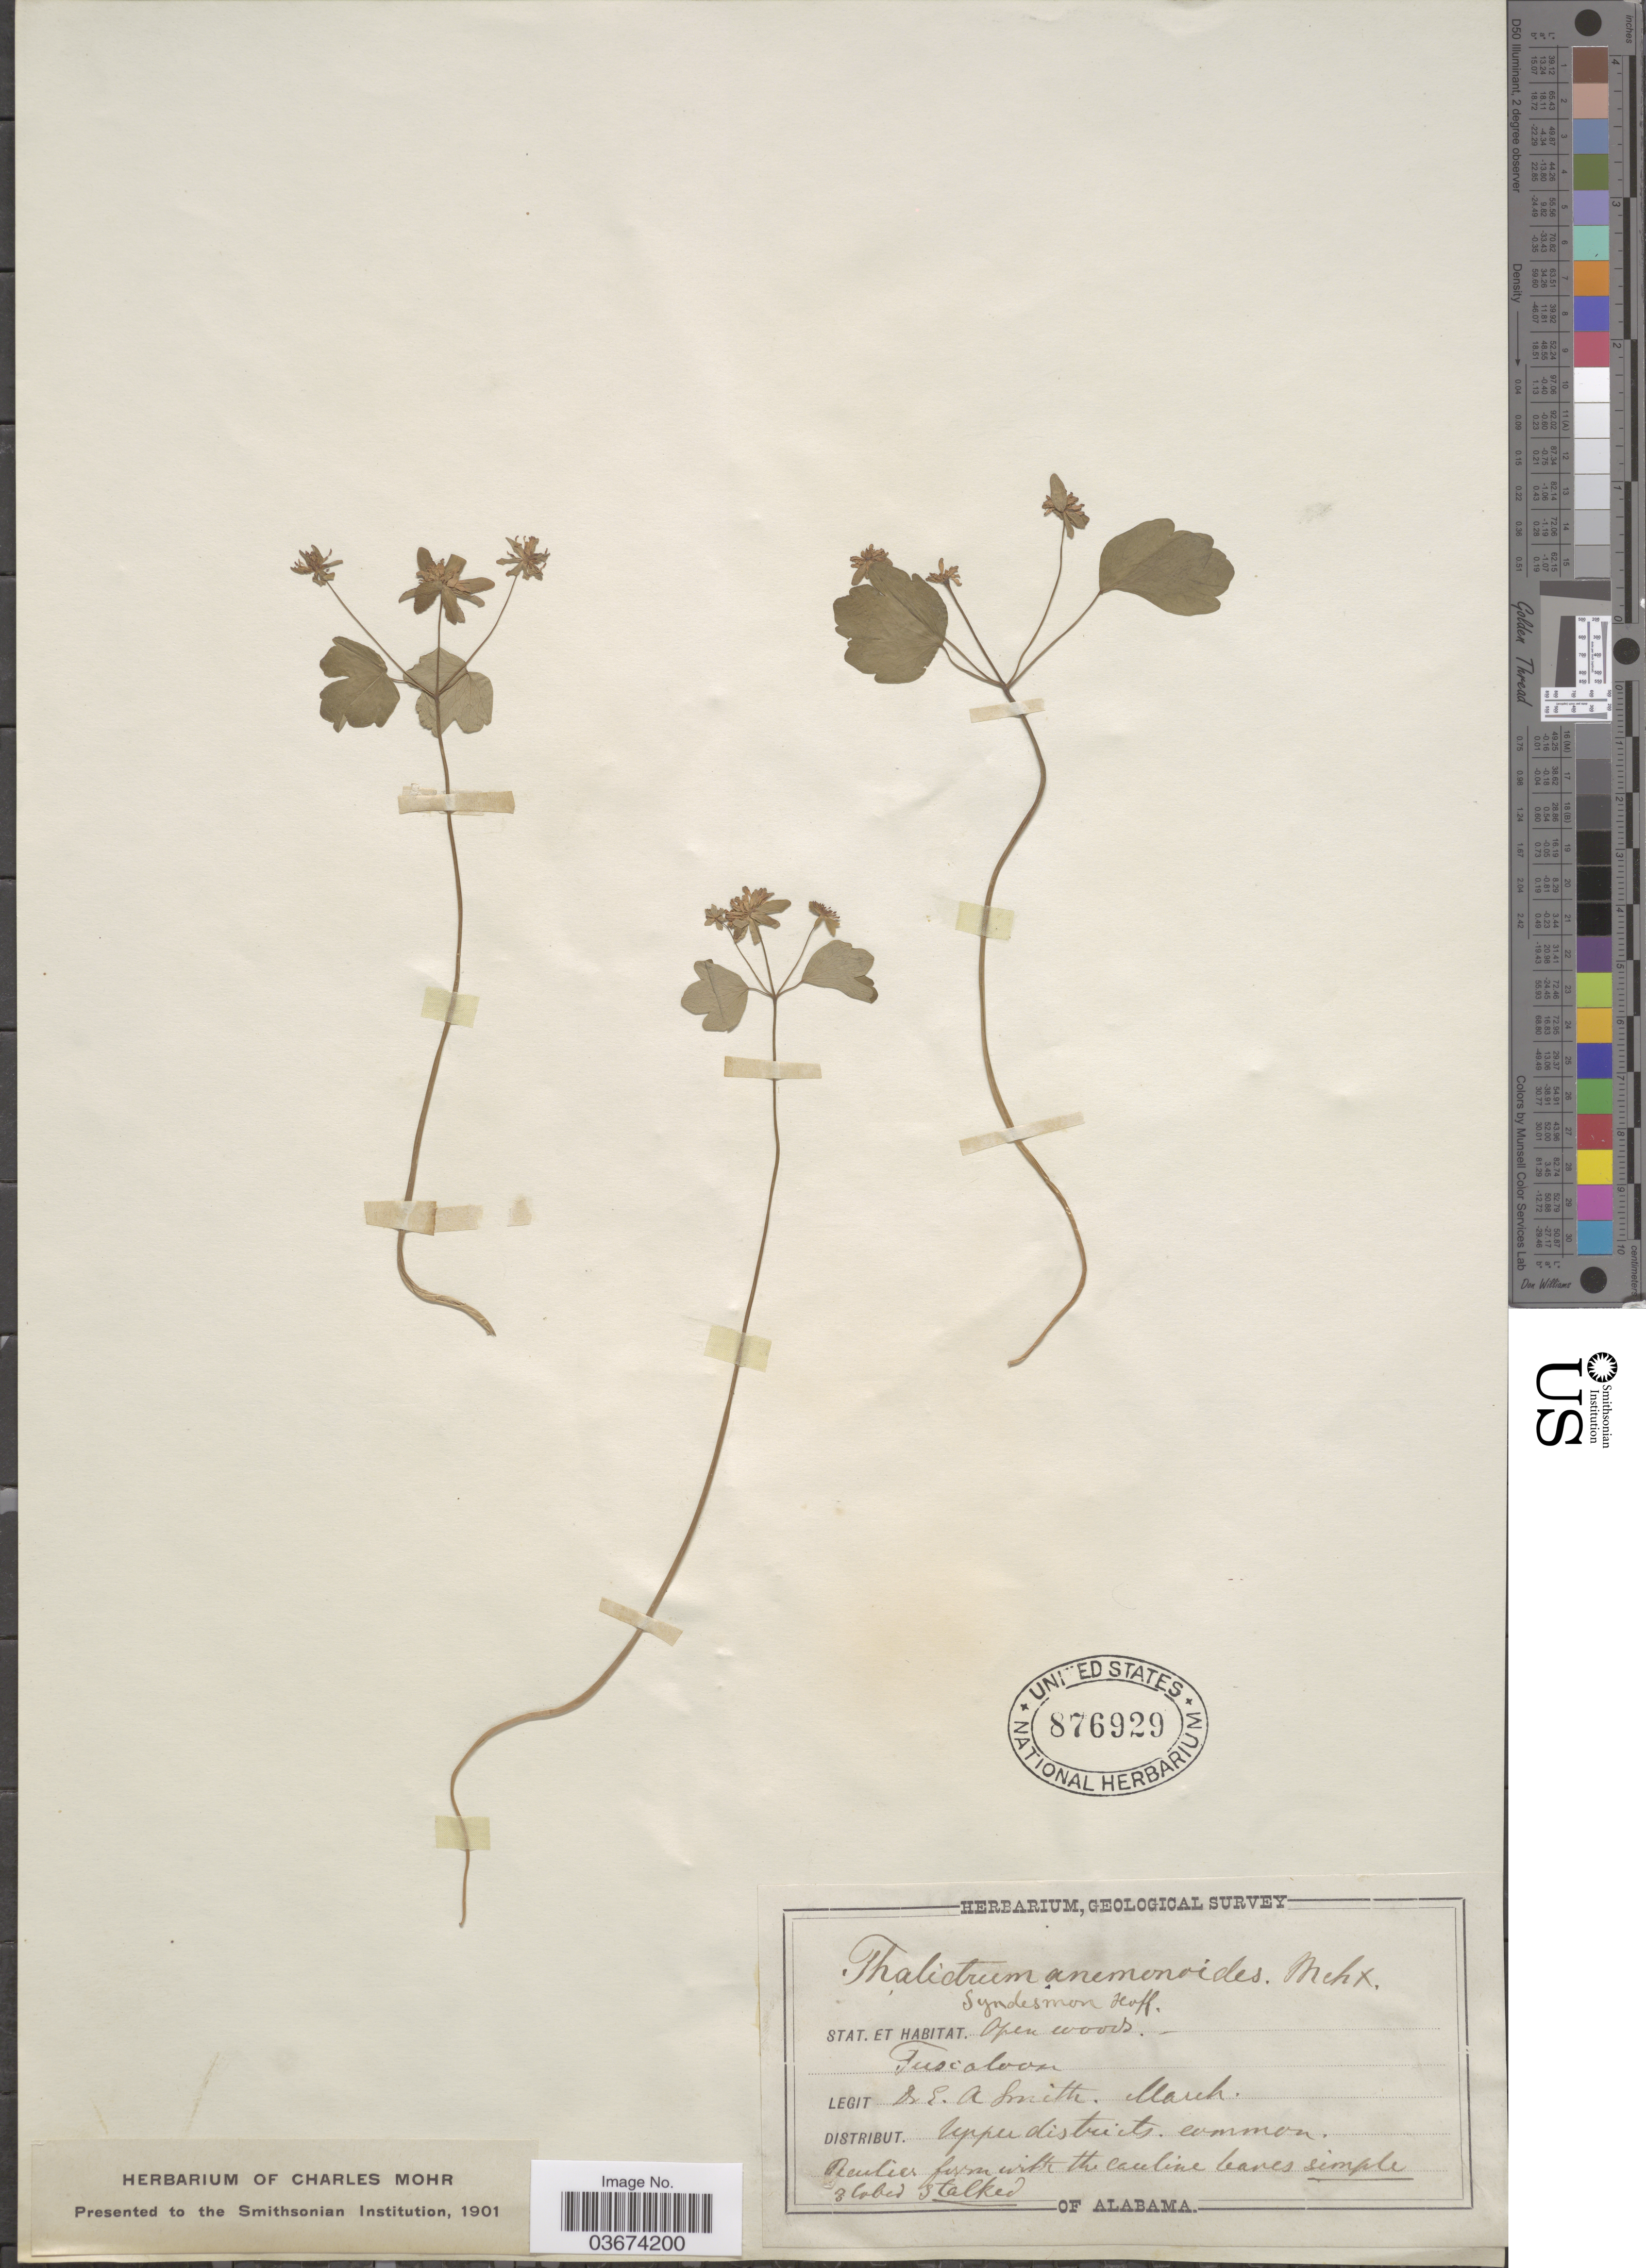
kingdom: Plantae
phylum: Tracheophyta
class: Magnoliopsida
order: Ranunculales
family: Ranunculaceae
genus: Thalictrum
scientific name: Thalictrum thalictroides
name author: (L.) A.J. Eames & B. Boivin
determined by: Strong, M. T., (US), Smithsonian Institution - National Museum of Natural History (UNITED STATES)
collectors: E. A. Smith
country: United States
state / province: Alabama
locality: Open woods-Tuscaloosa.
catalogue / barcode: US 876929